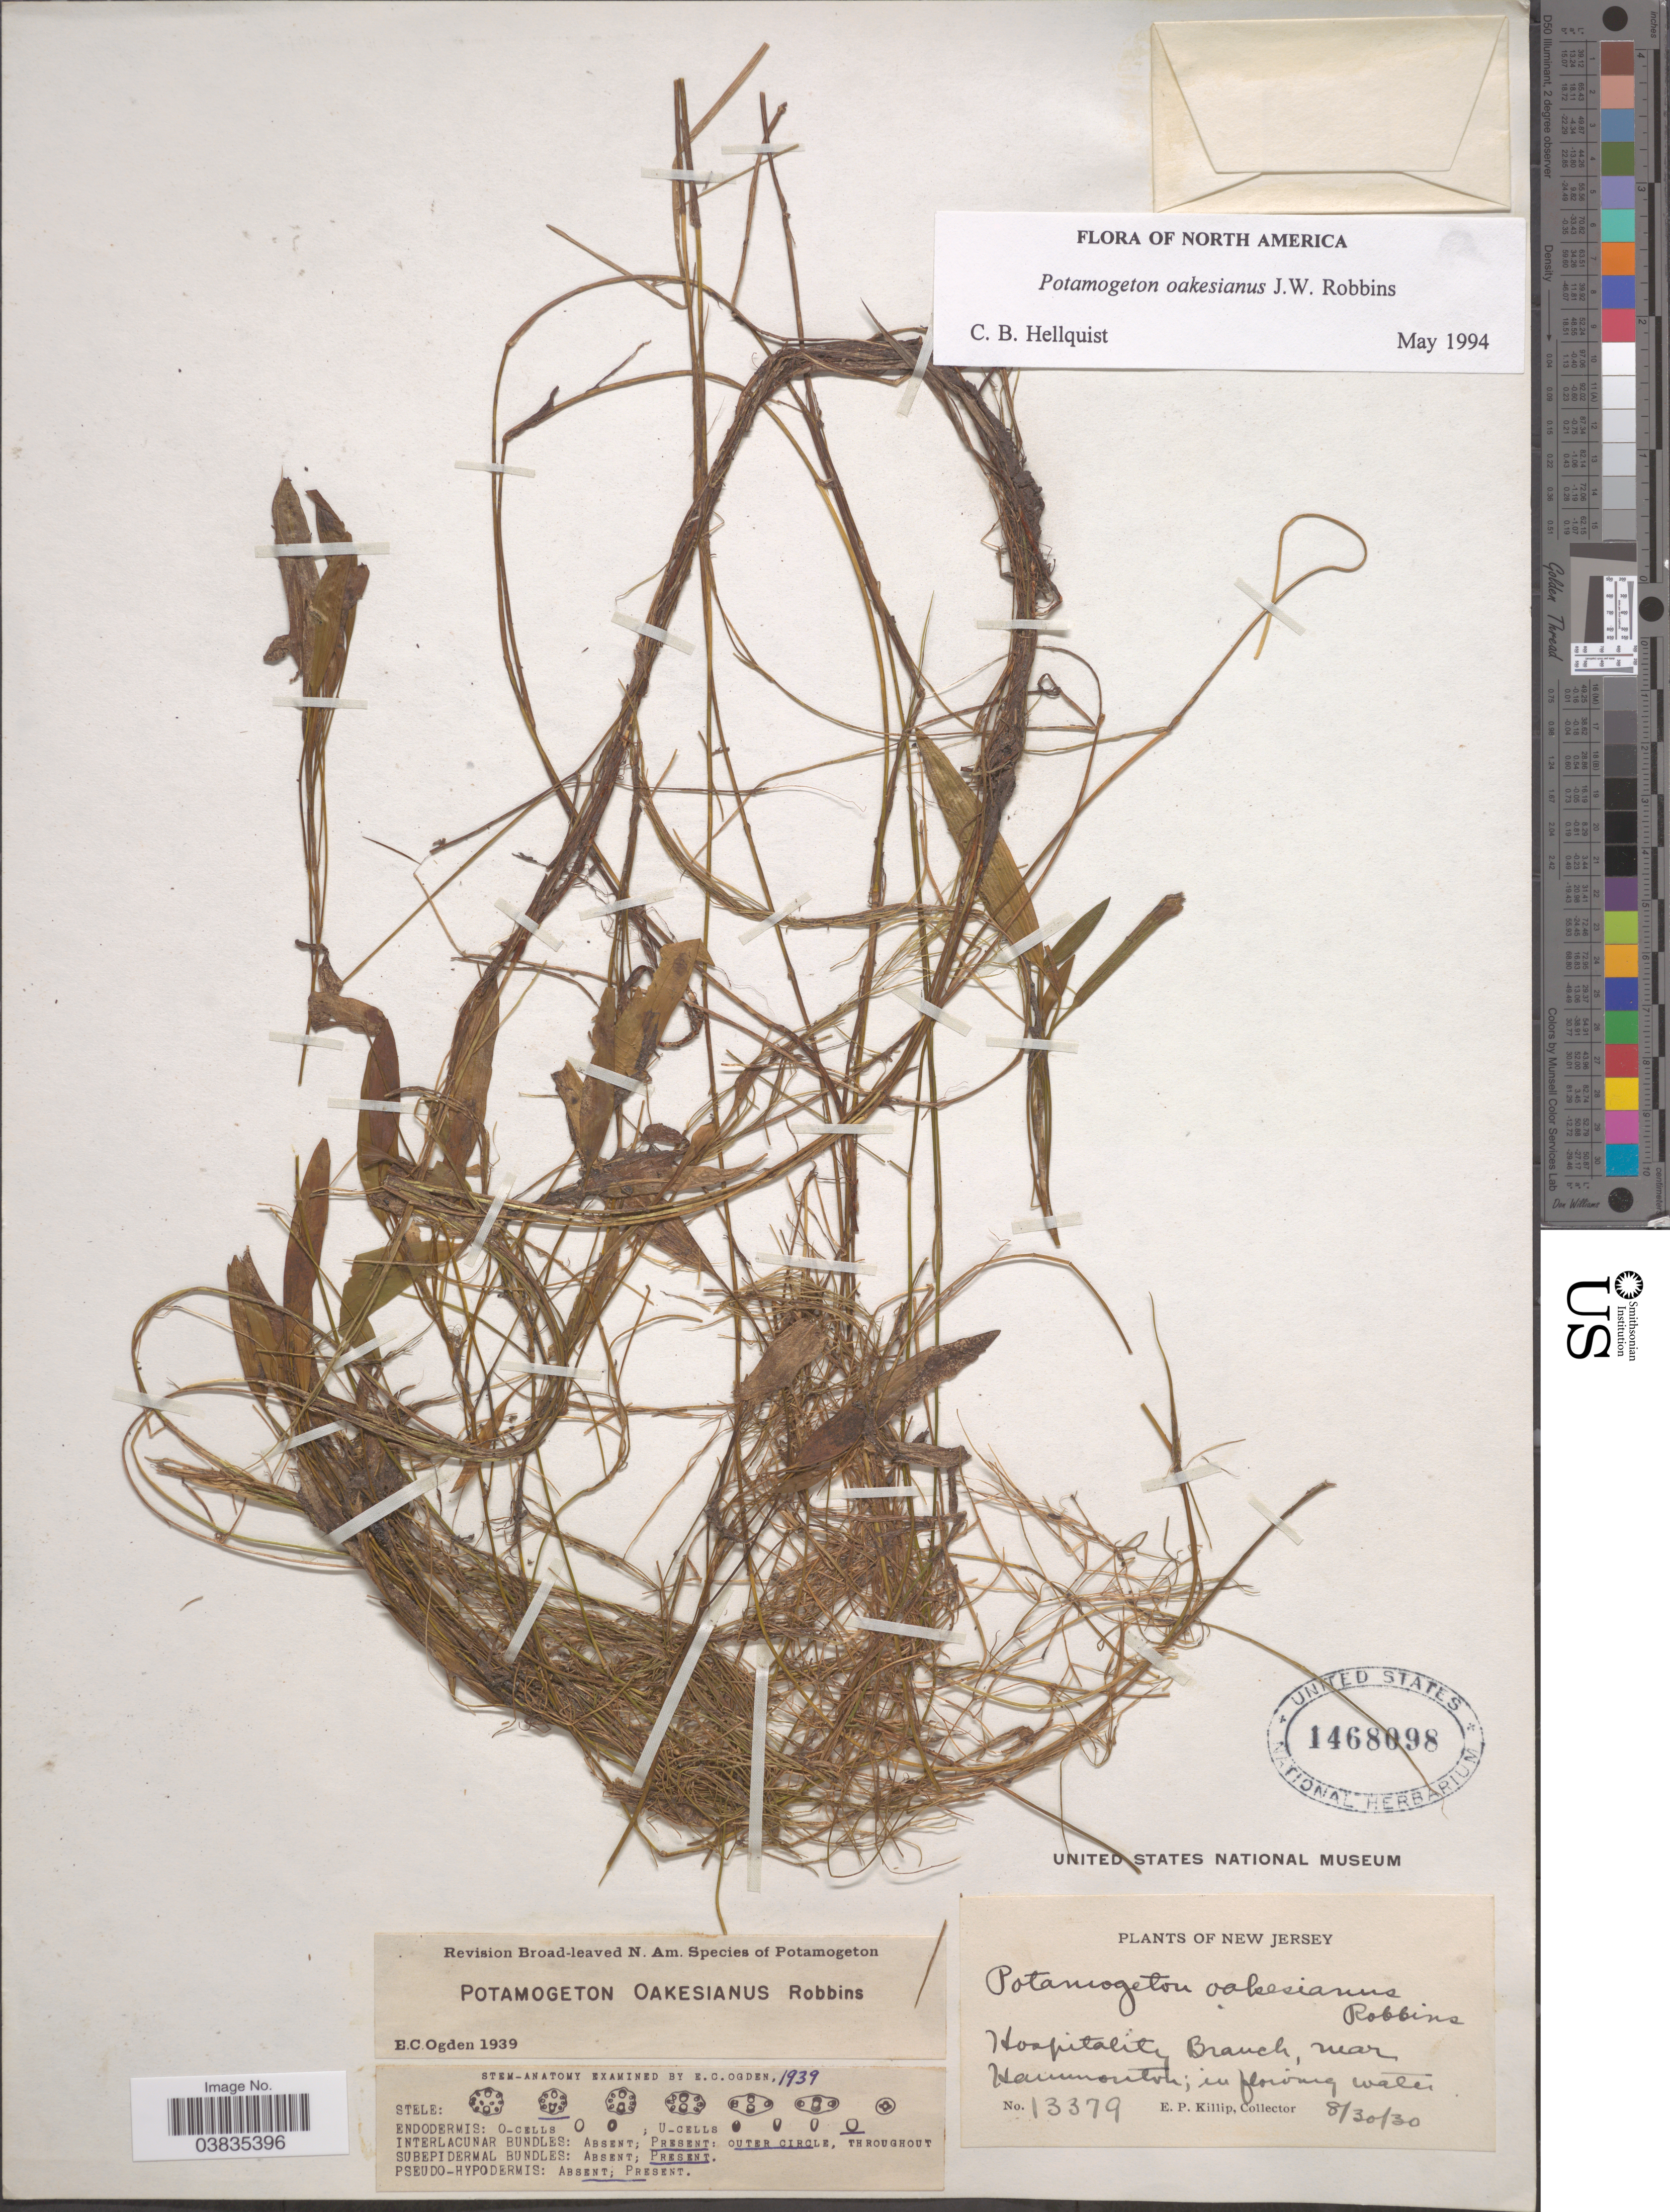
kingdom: Plantae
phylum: Tracheophyta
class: Liliopsida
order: Alismatales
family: Potamogetonaceae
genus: Potamogeton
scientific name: Potamogeton oakesianus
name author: J.W. Robbins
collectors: E. P. Killip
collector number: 13379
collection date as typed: Transcribed d/m/y: 30/8/30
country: United States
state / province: New Jersey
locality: Hospitality Branch, near Hammonton.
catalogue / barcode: US 1468098